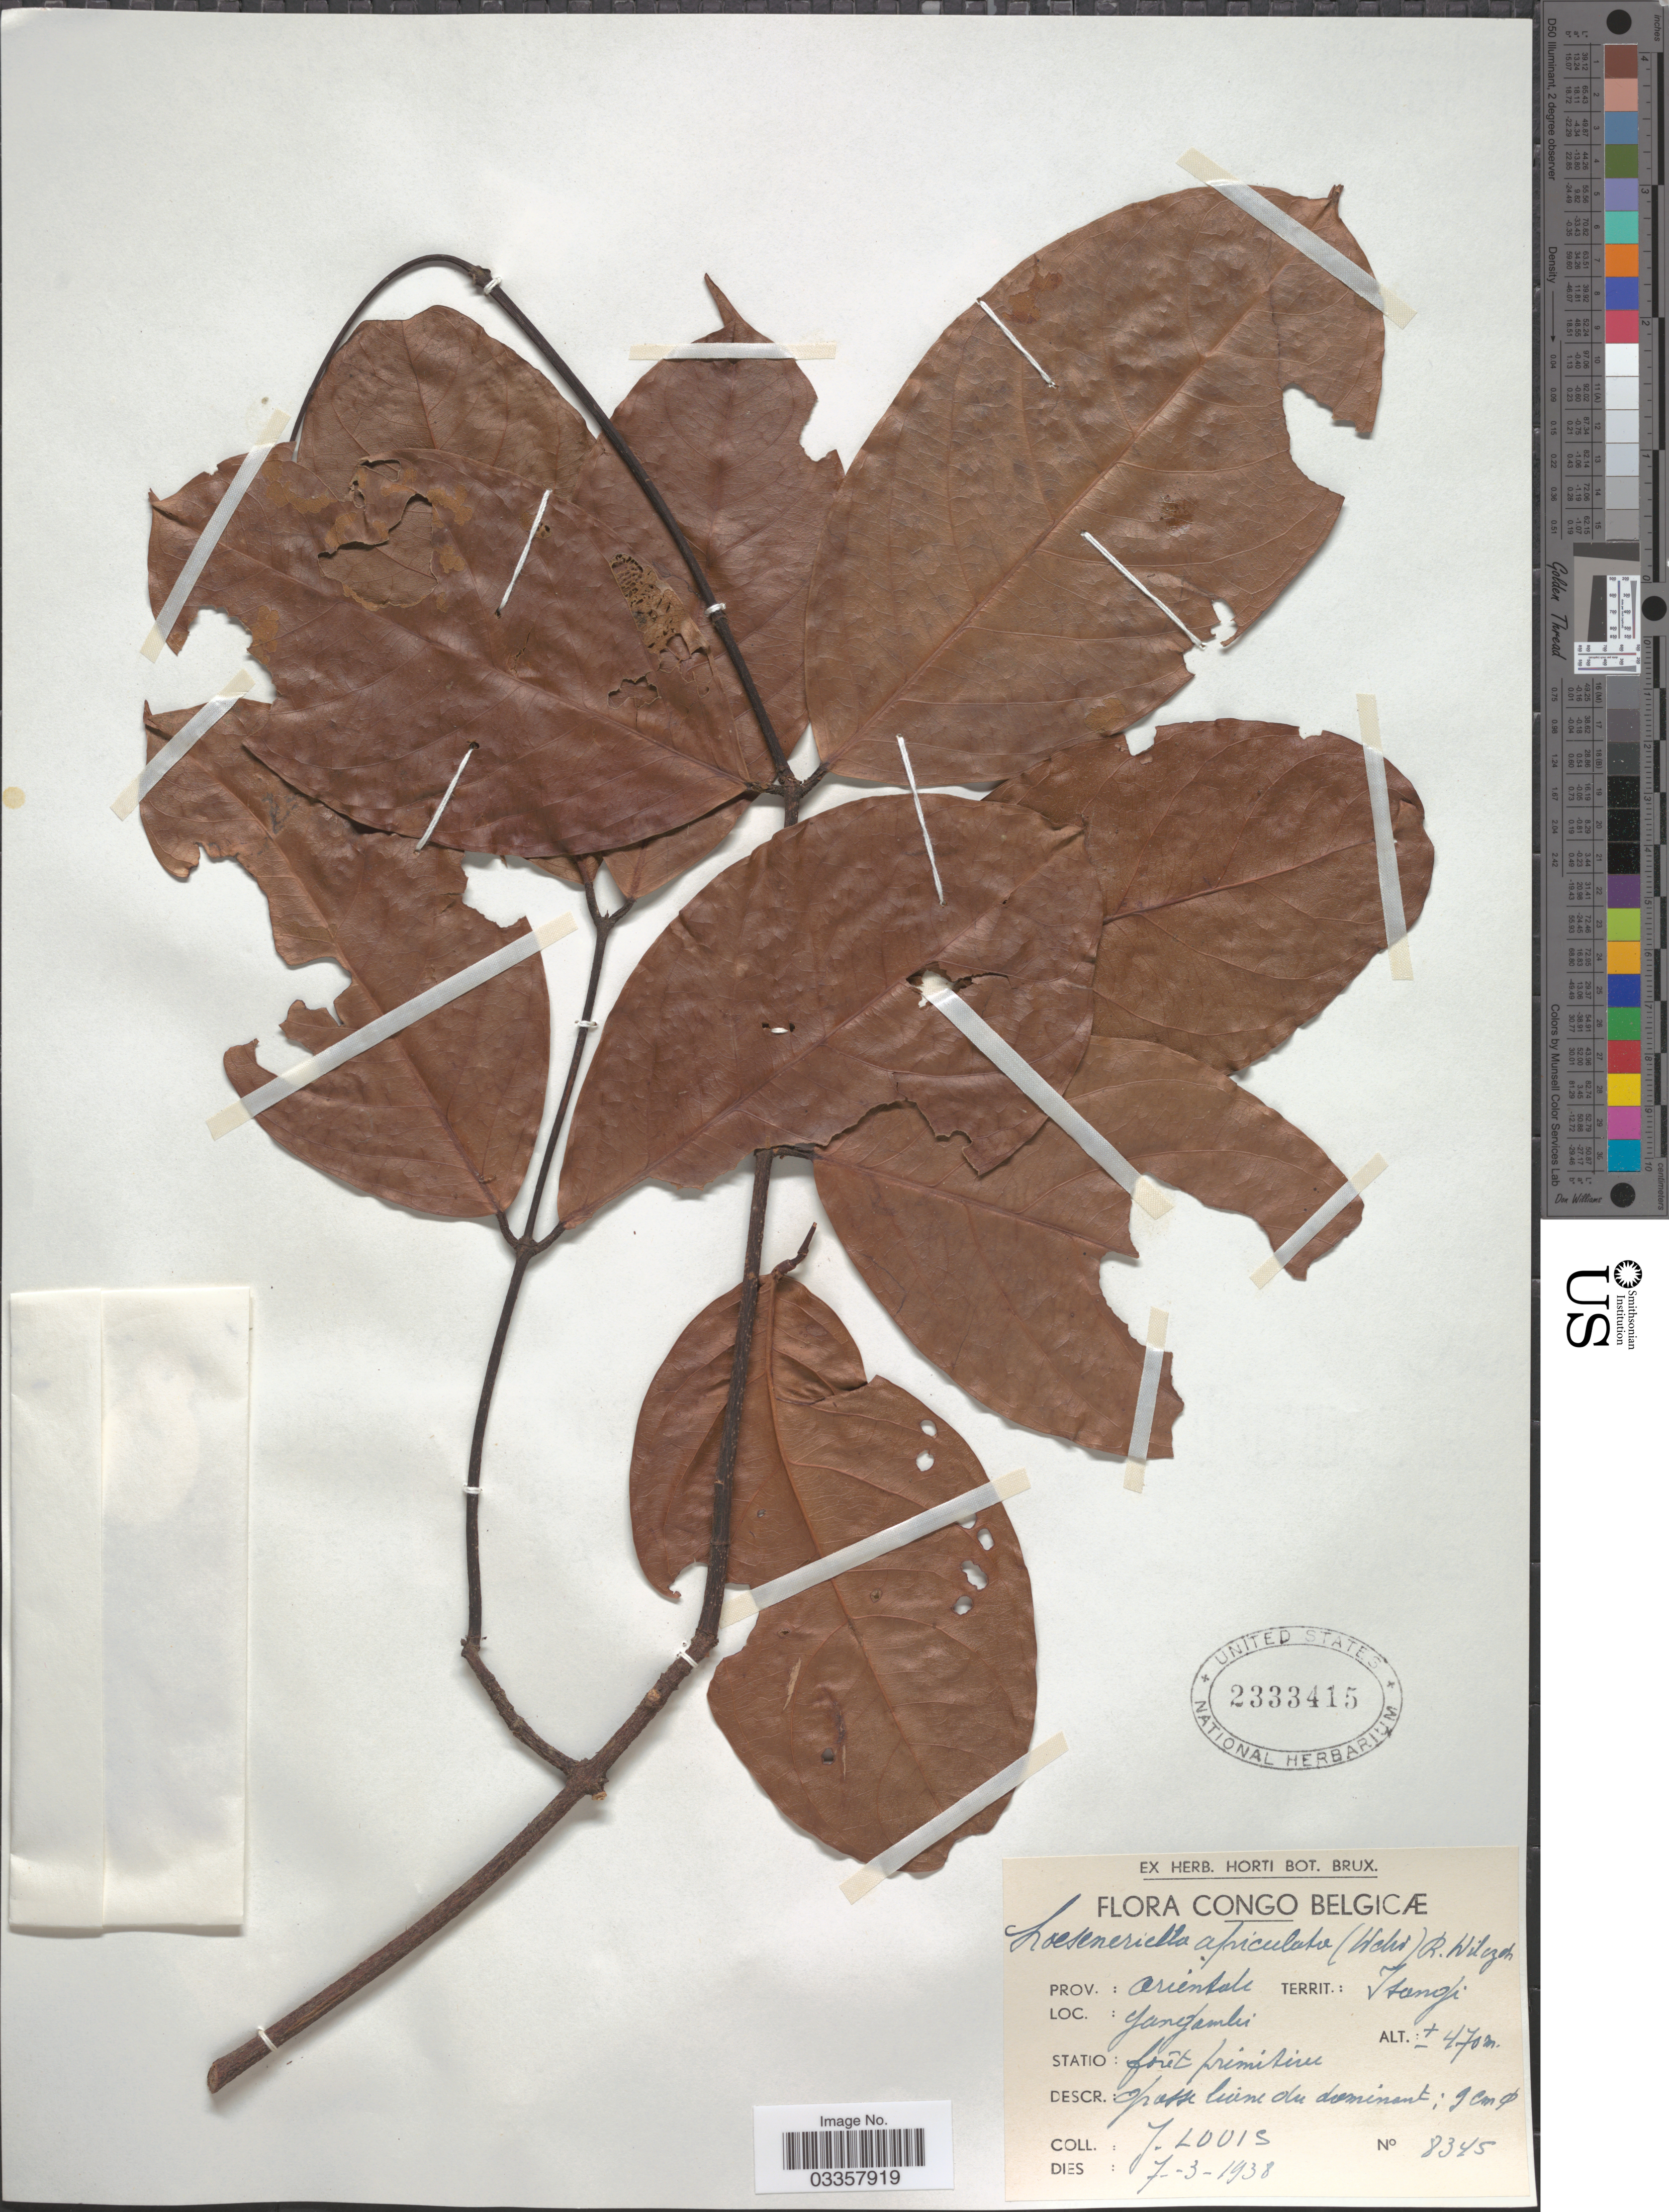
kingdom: Plantae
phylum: Tracheophyta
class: Magnoliopsida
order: Celastrales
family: Celastraceae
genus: Loeseneriella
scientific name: Loeseneriella apiculata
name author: (Welw. ex Oliv.) N. Hallé ex R. Wilczek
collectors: J. Louis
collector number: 8345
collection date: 1938-03-07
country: Congo, Democratic Republic of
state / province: Tshopo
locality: Congo Belgicæ. Territ.: Isangi. Yangambi. Statio: forêt primitive.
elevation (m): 470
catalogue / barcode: US 2333415